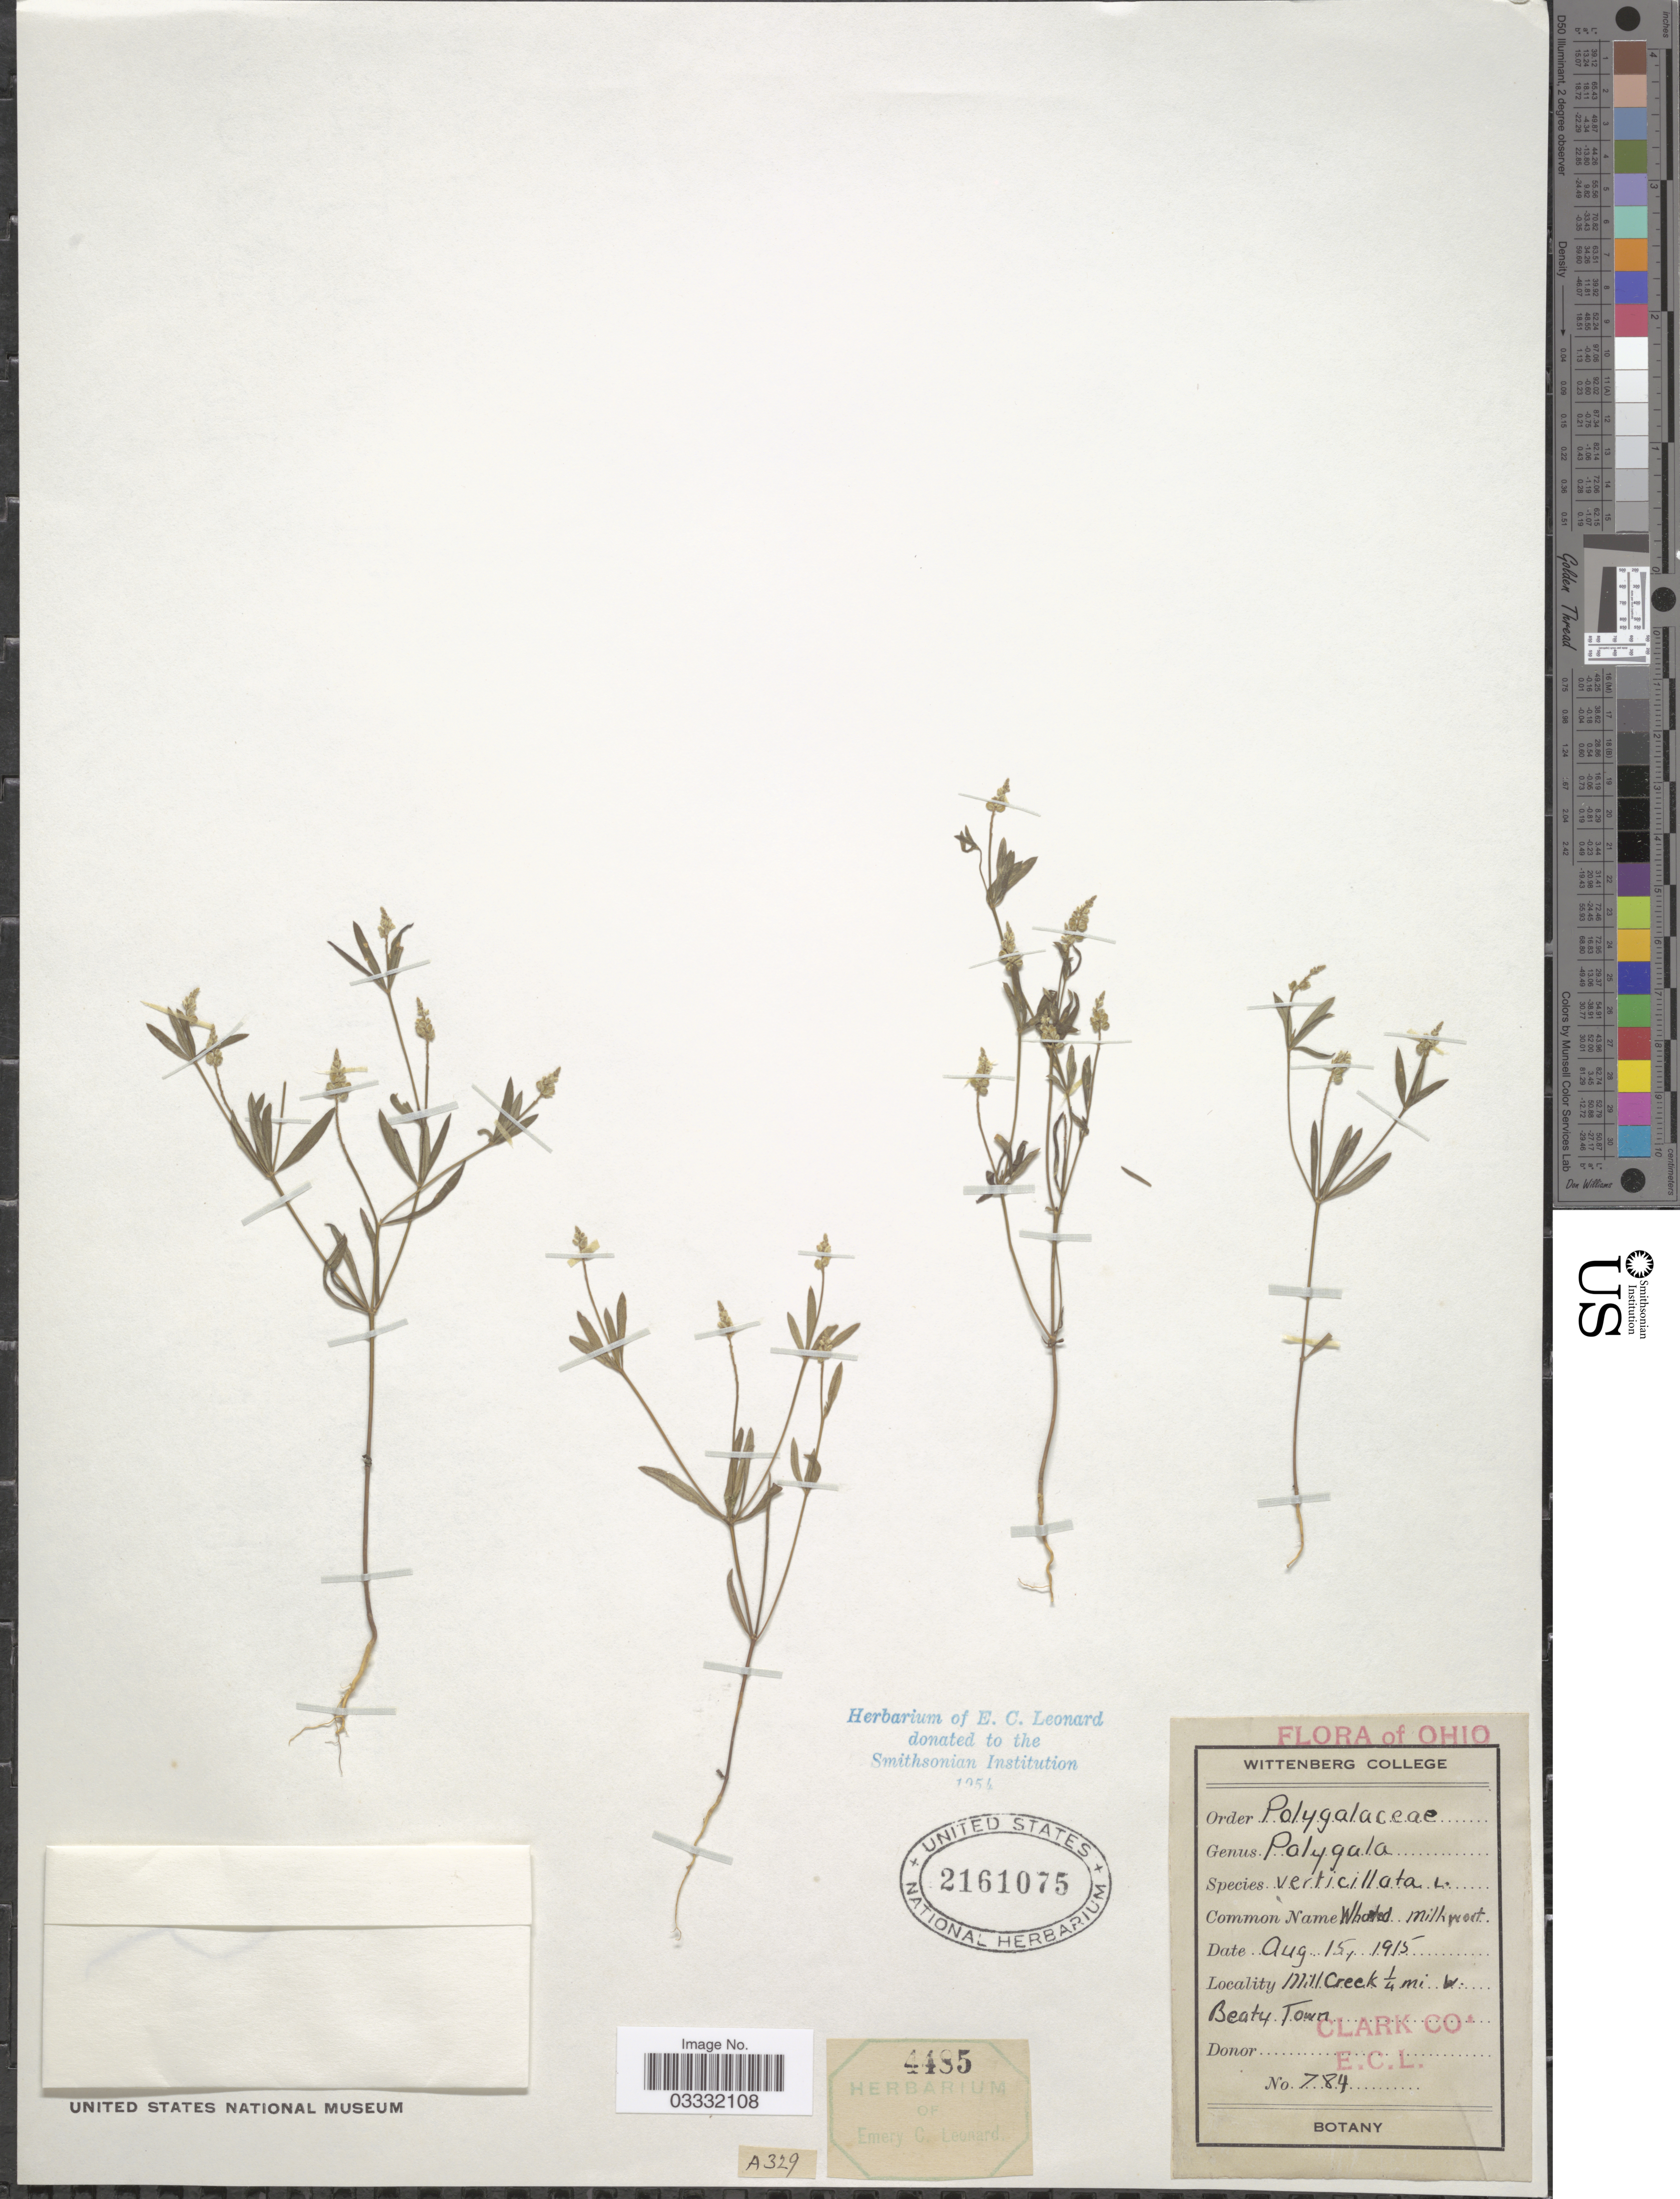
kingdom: Plantae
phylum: Tracheophyta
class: Magnoliopsida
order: Fabales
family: Polygalaceae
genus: Polygala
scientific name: Polygala verticillata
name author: L.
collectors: E. C. Leonard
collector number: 784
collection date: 1915-08-15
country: United States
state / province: Ohio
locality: Mill Creek ¼ mi W. Beaty Town. Clark Co.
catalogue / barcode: US 2161075